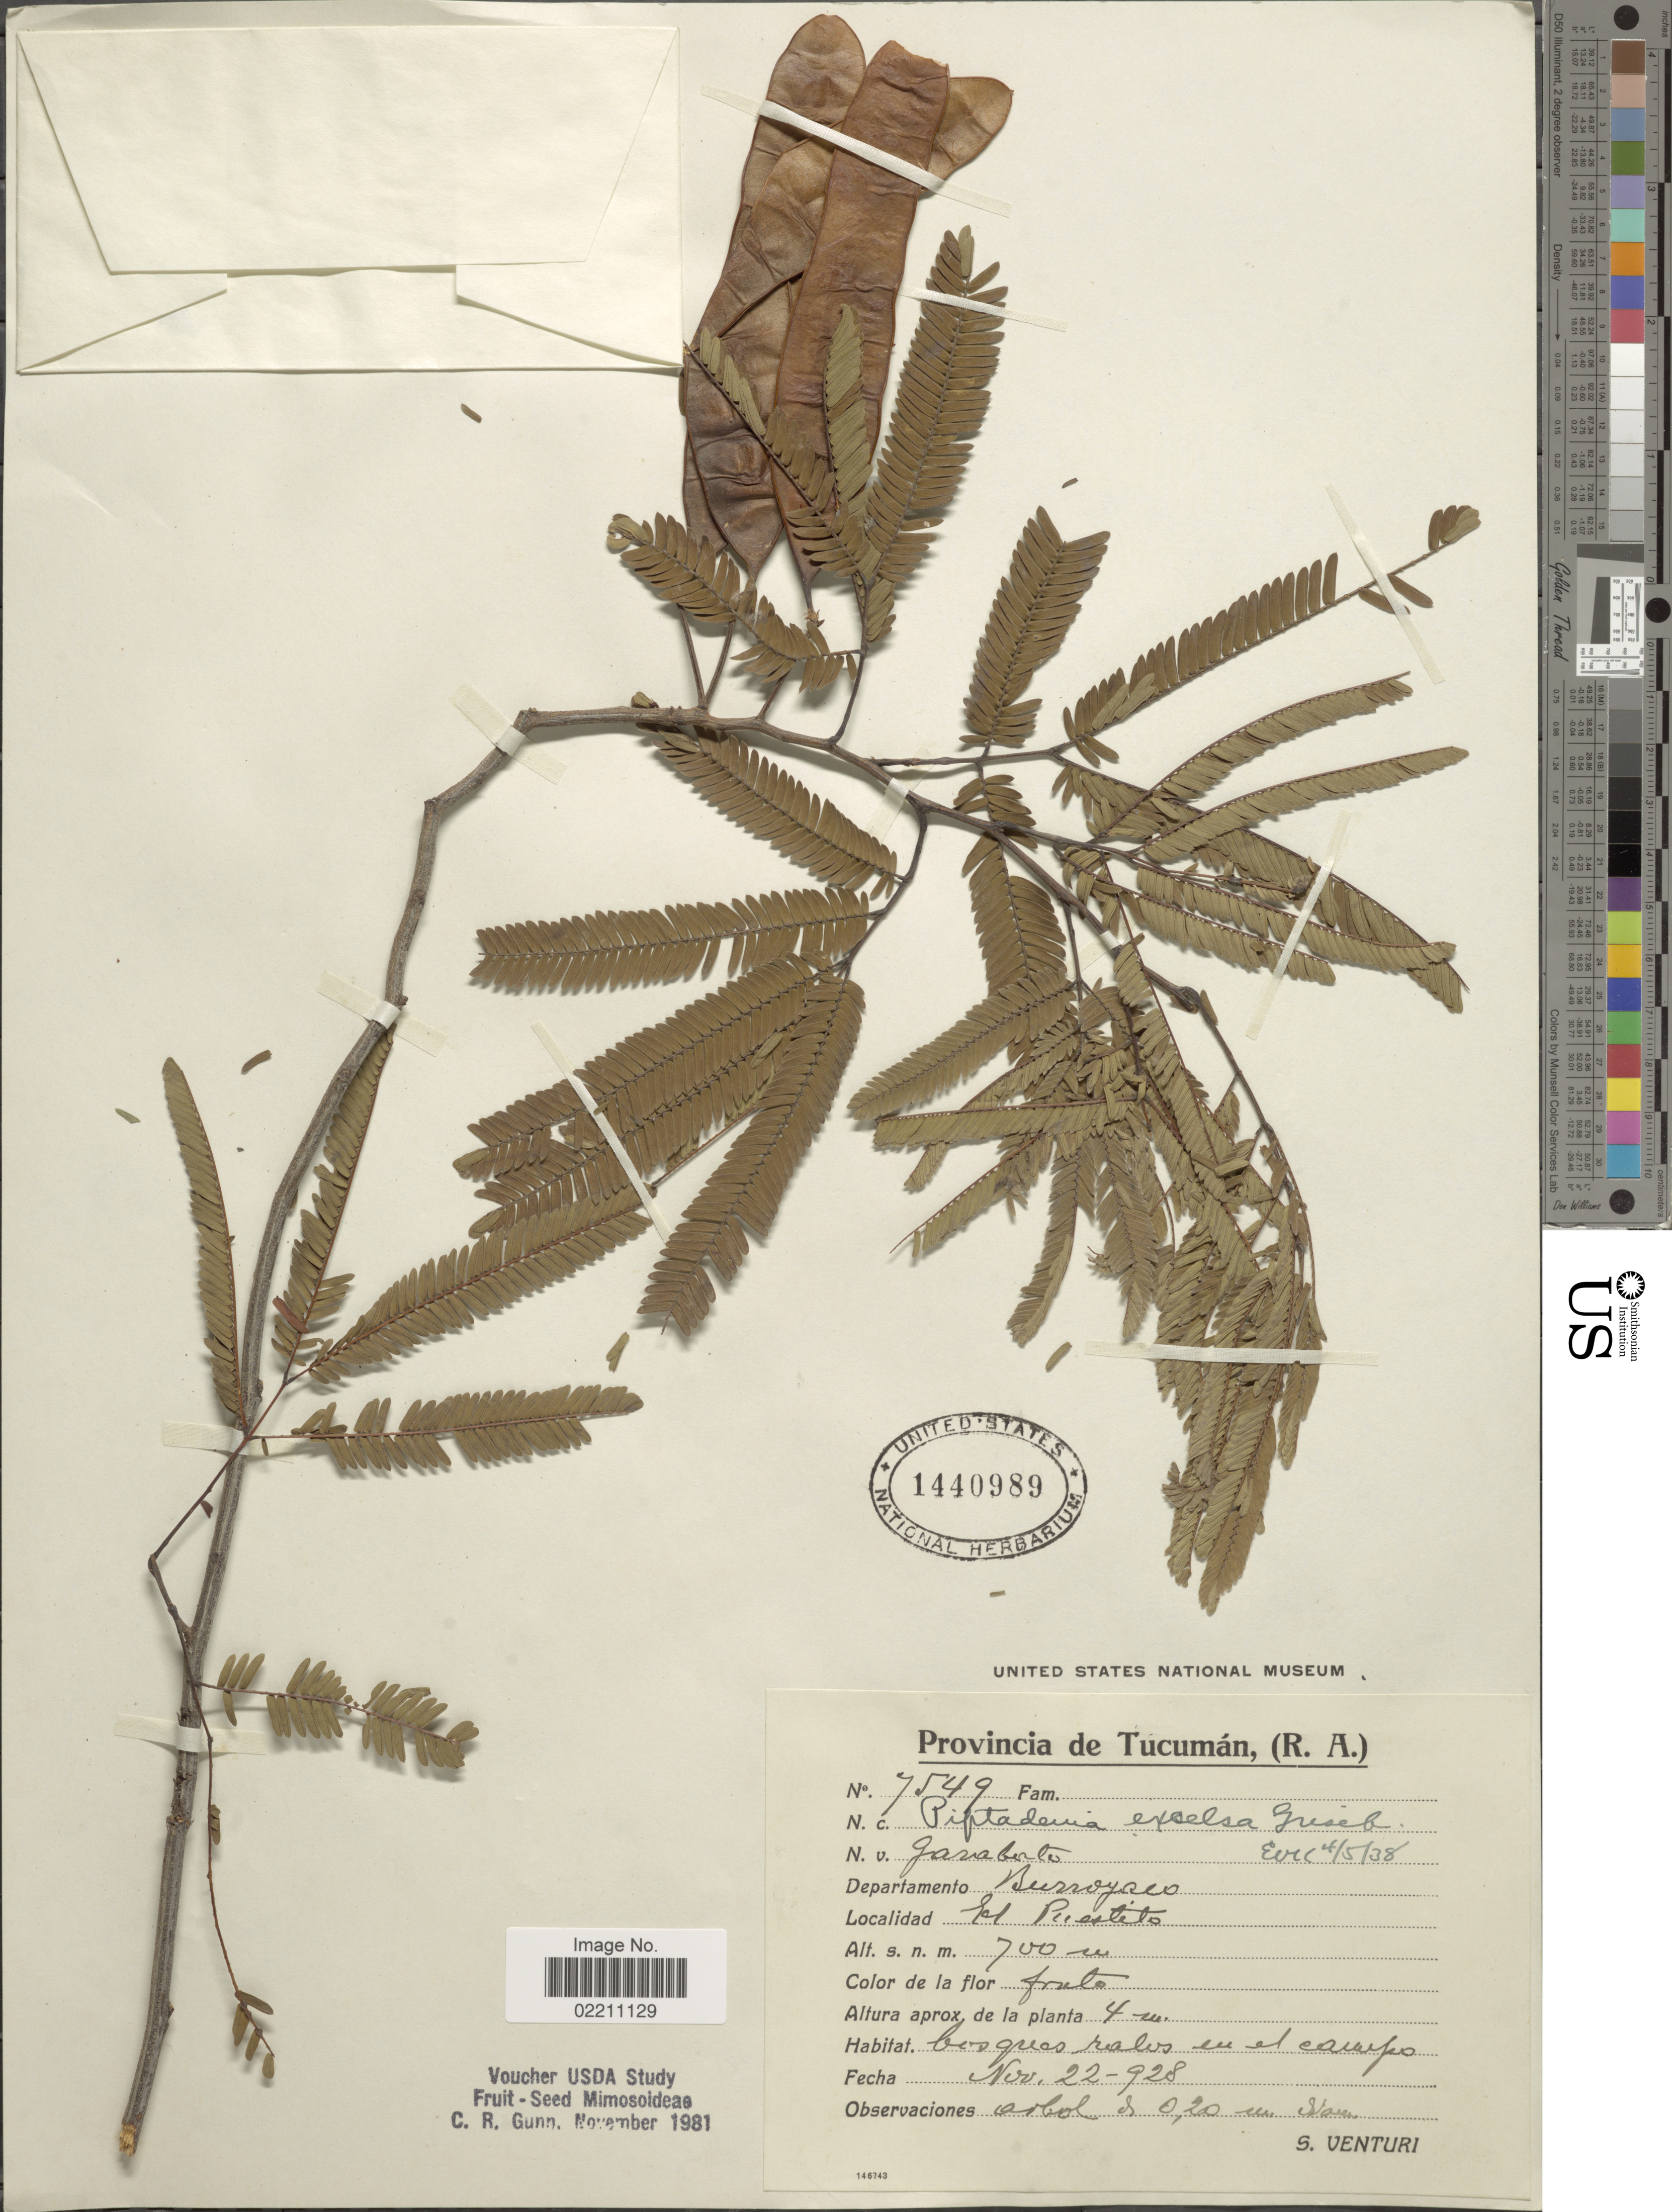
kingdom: Plantae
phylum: Tracheophyta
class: Magnoliopsida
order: Fabales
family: Fabaceae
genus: Parapiptadenia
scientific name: Parapiptadenia rigida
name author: (Benth.) Brenan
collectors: S. Venturi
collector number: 7549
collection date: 1928-11-22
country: Argentina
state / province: Tucuman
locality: Provincia de Tucuman (R.A). Departamento Burruyacu, El Puestito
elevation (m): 700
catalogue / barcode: US 1440989